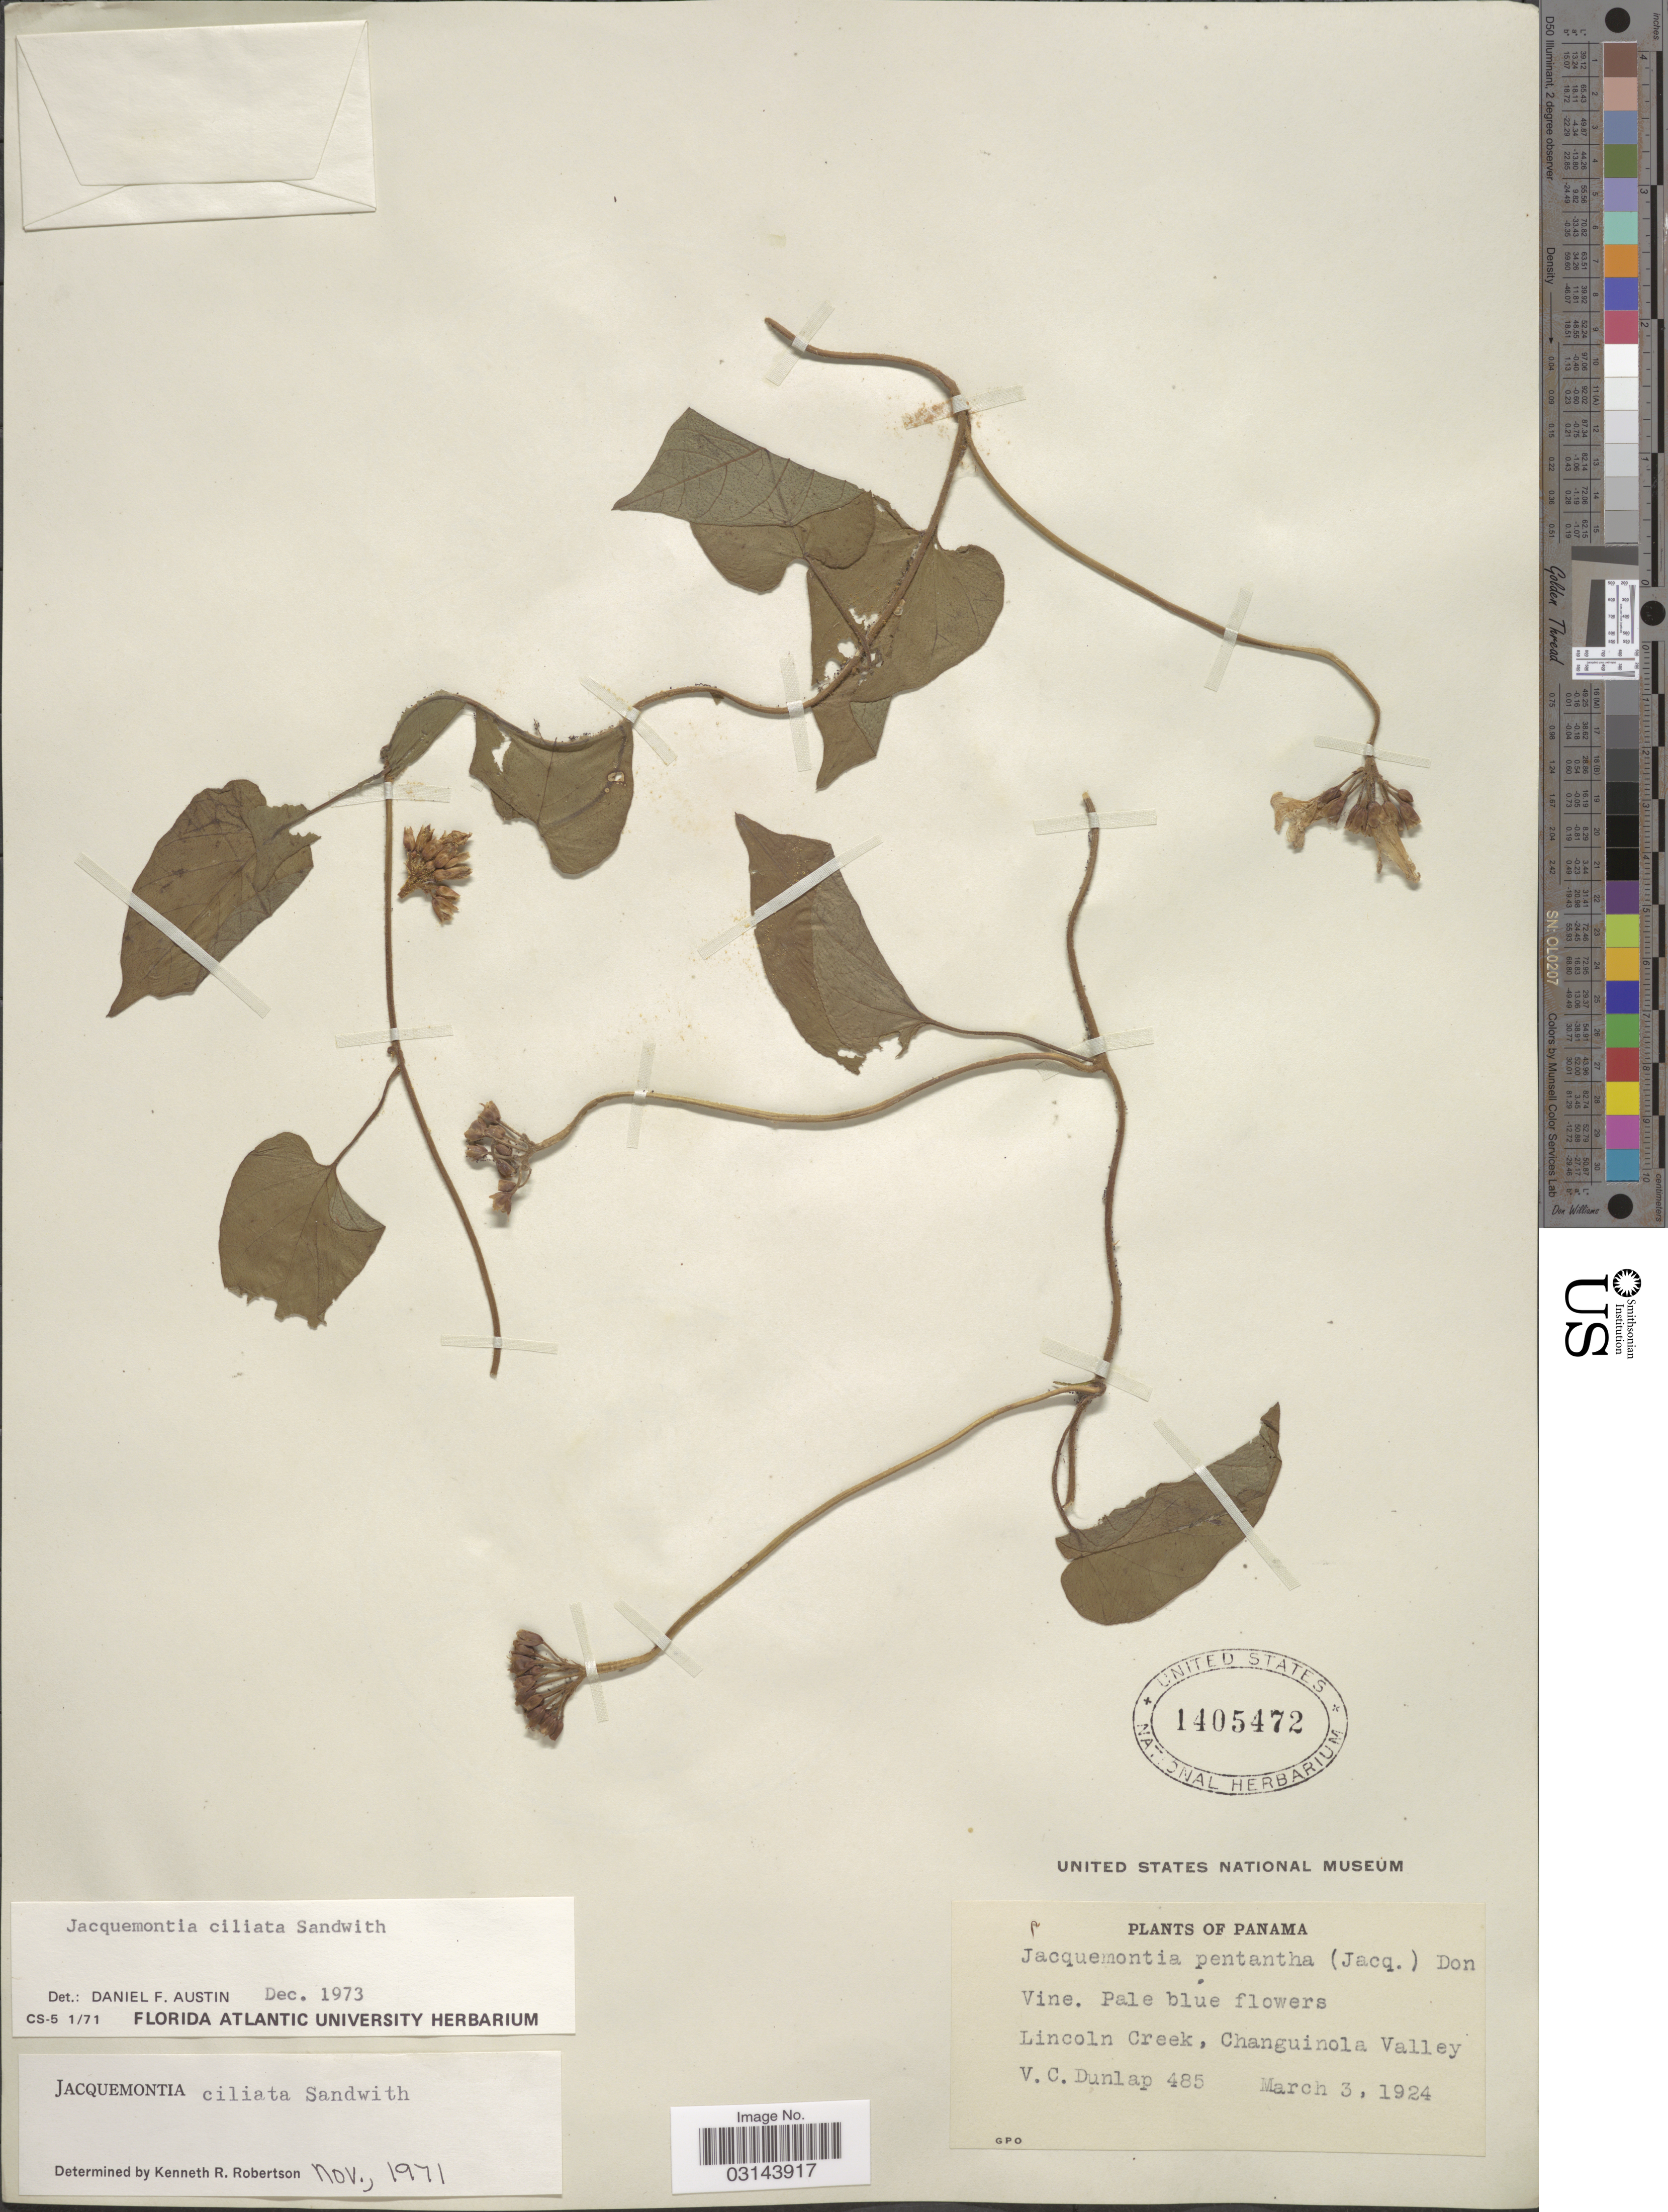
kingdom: Plantae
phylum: Tracheophyta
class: Magnoliopsida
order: Solanales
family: Convolvulaceae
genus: Jacquemontia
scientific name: Jacquemontia ciliata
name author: Sandwith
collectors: V. C. Dunlap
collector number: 485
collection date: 1924-03-03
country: Panama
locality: Lincoln Creek, Changuinola Valley.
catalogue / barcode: US 1405472